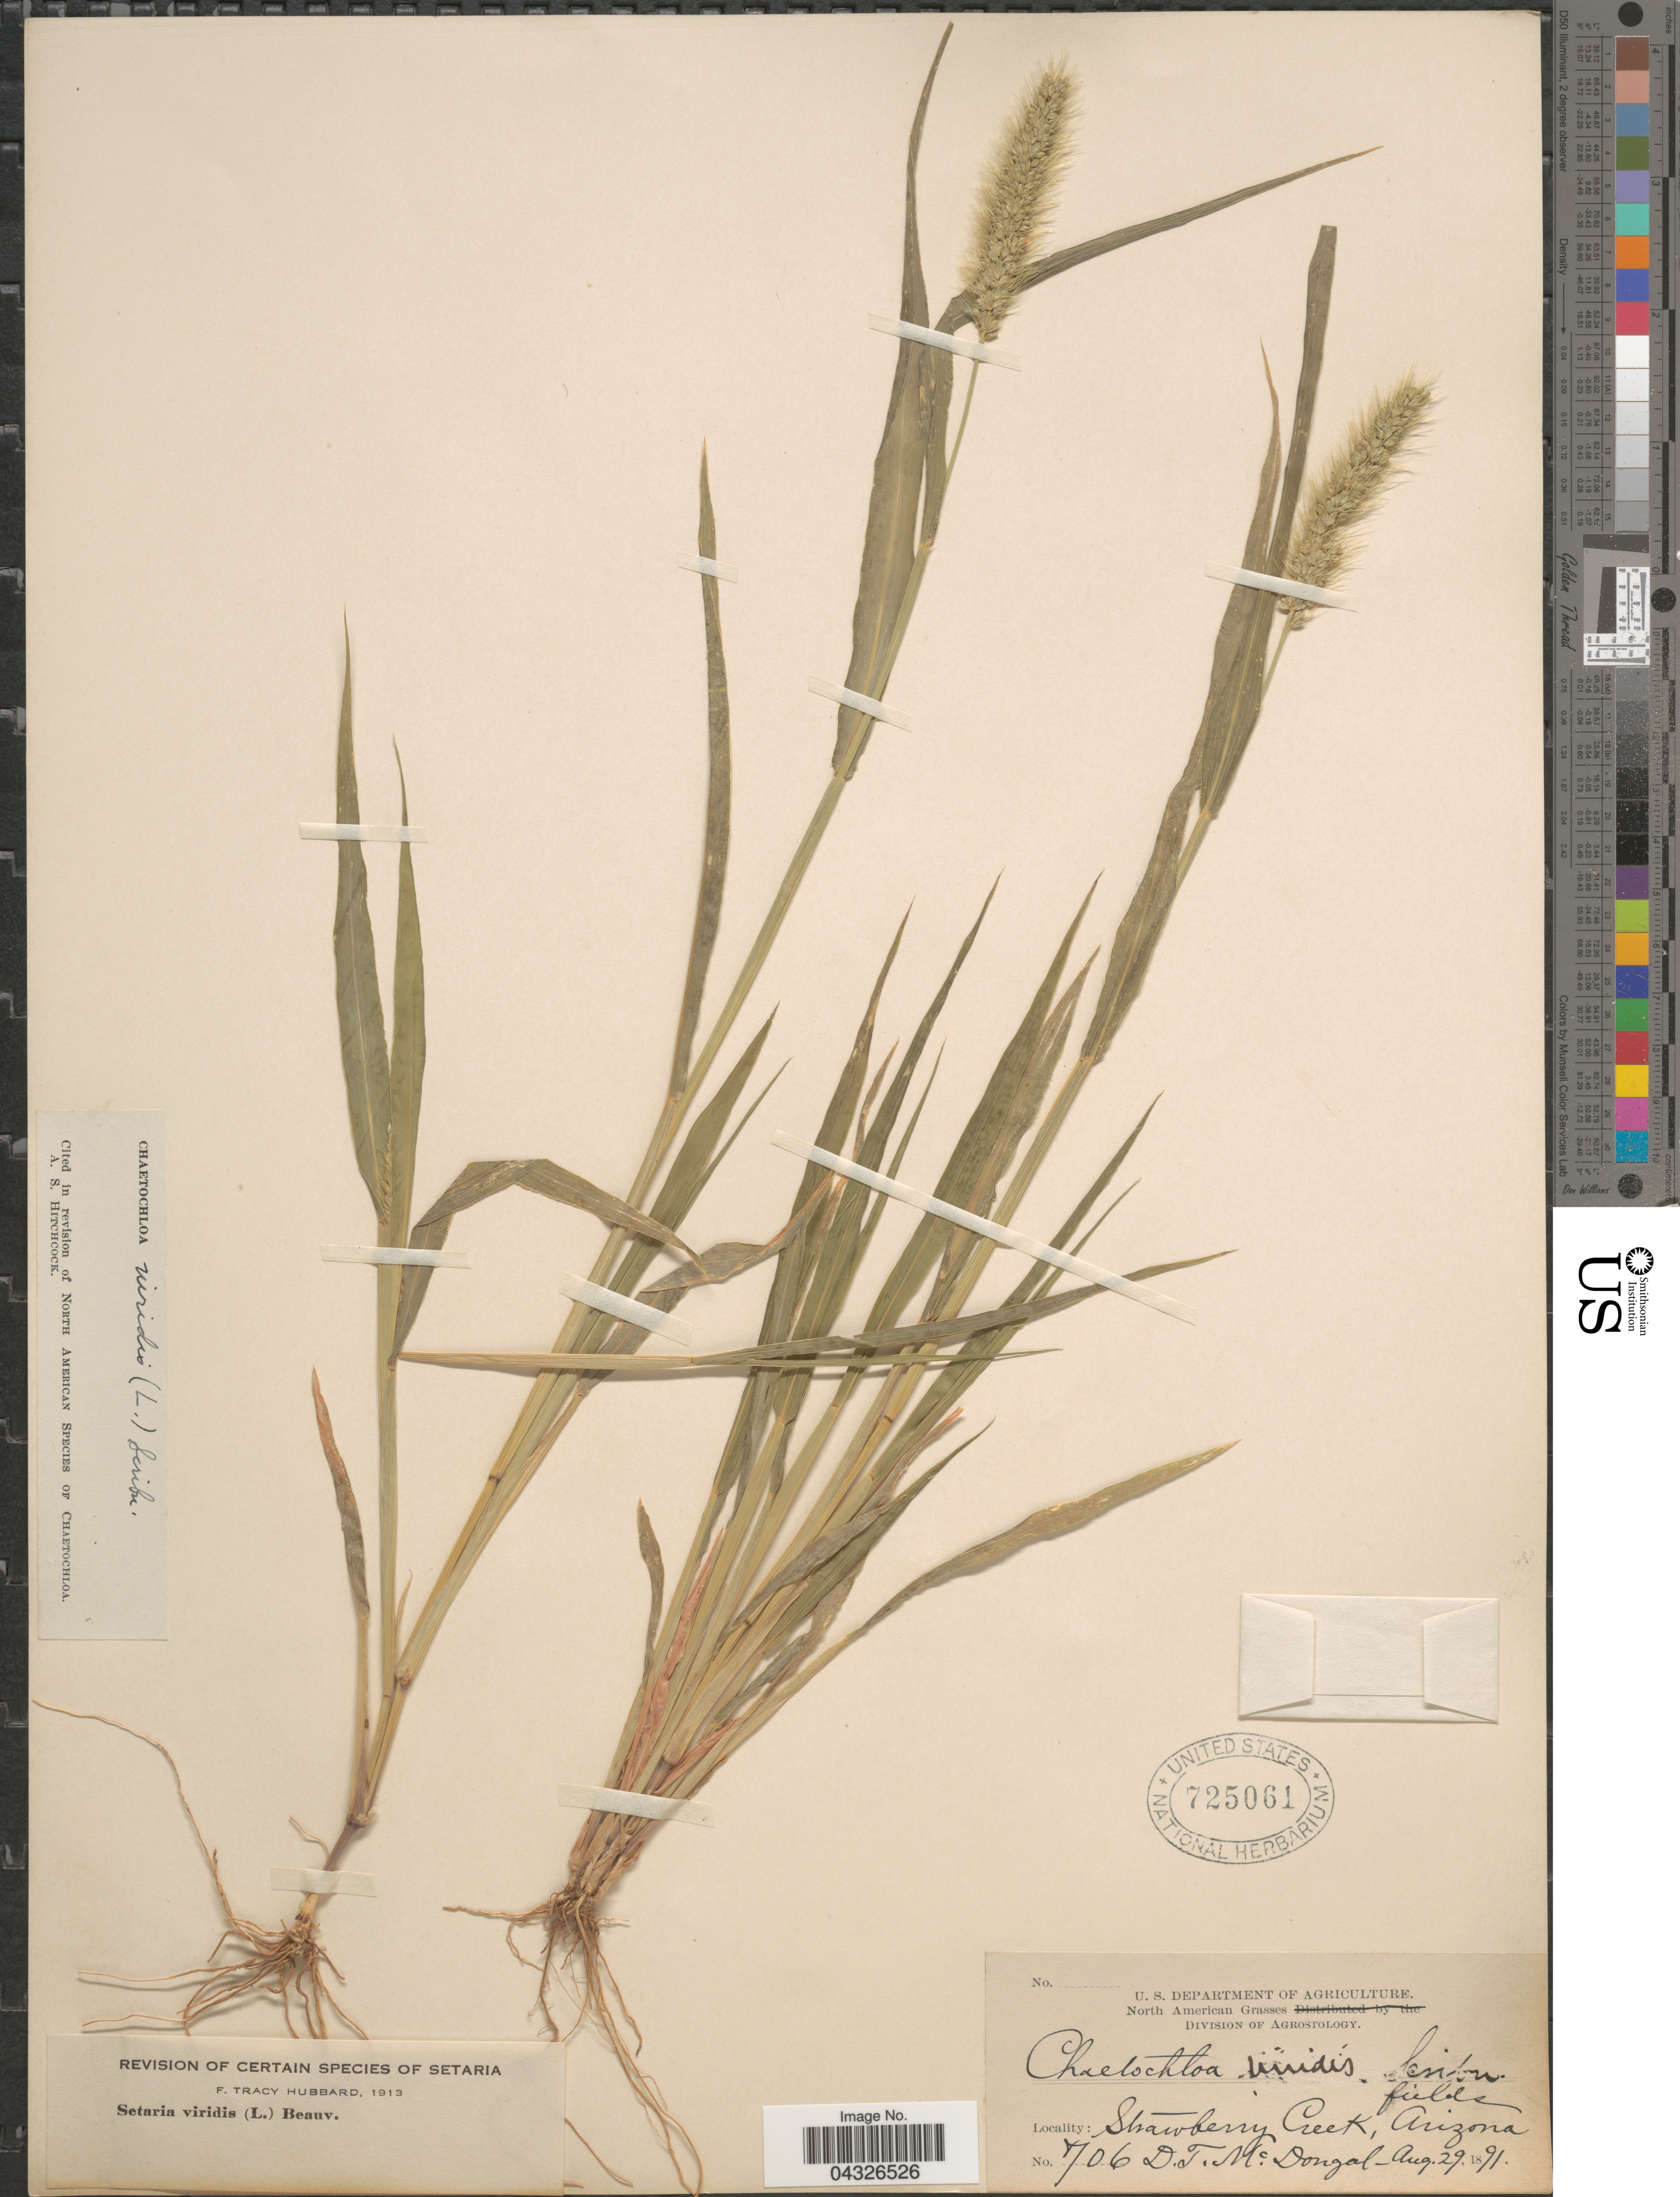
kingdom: Plantae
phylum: Tracheophyta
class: Liliopsida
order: Poales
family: Poaceae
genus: Setaria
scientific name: Setaria viridis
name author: (L.) P. Beauv.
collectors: D. McDougal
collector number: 706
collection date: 1891-08-29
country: United States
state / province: Arizona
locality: Strawberry Creek.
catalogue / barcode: US 725061